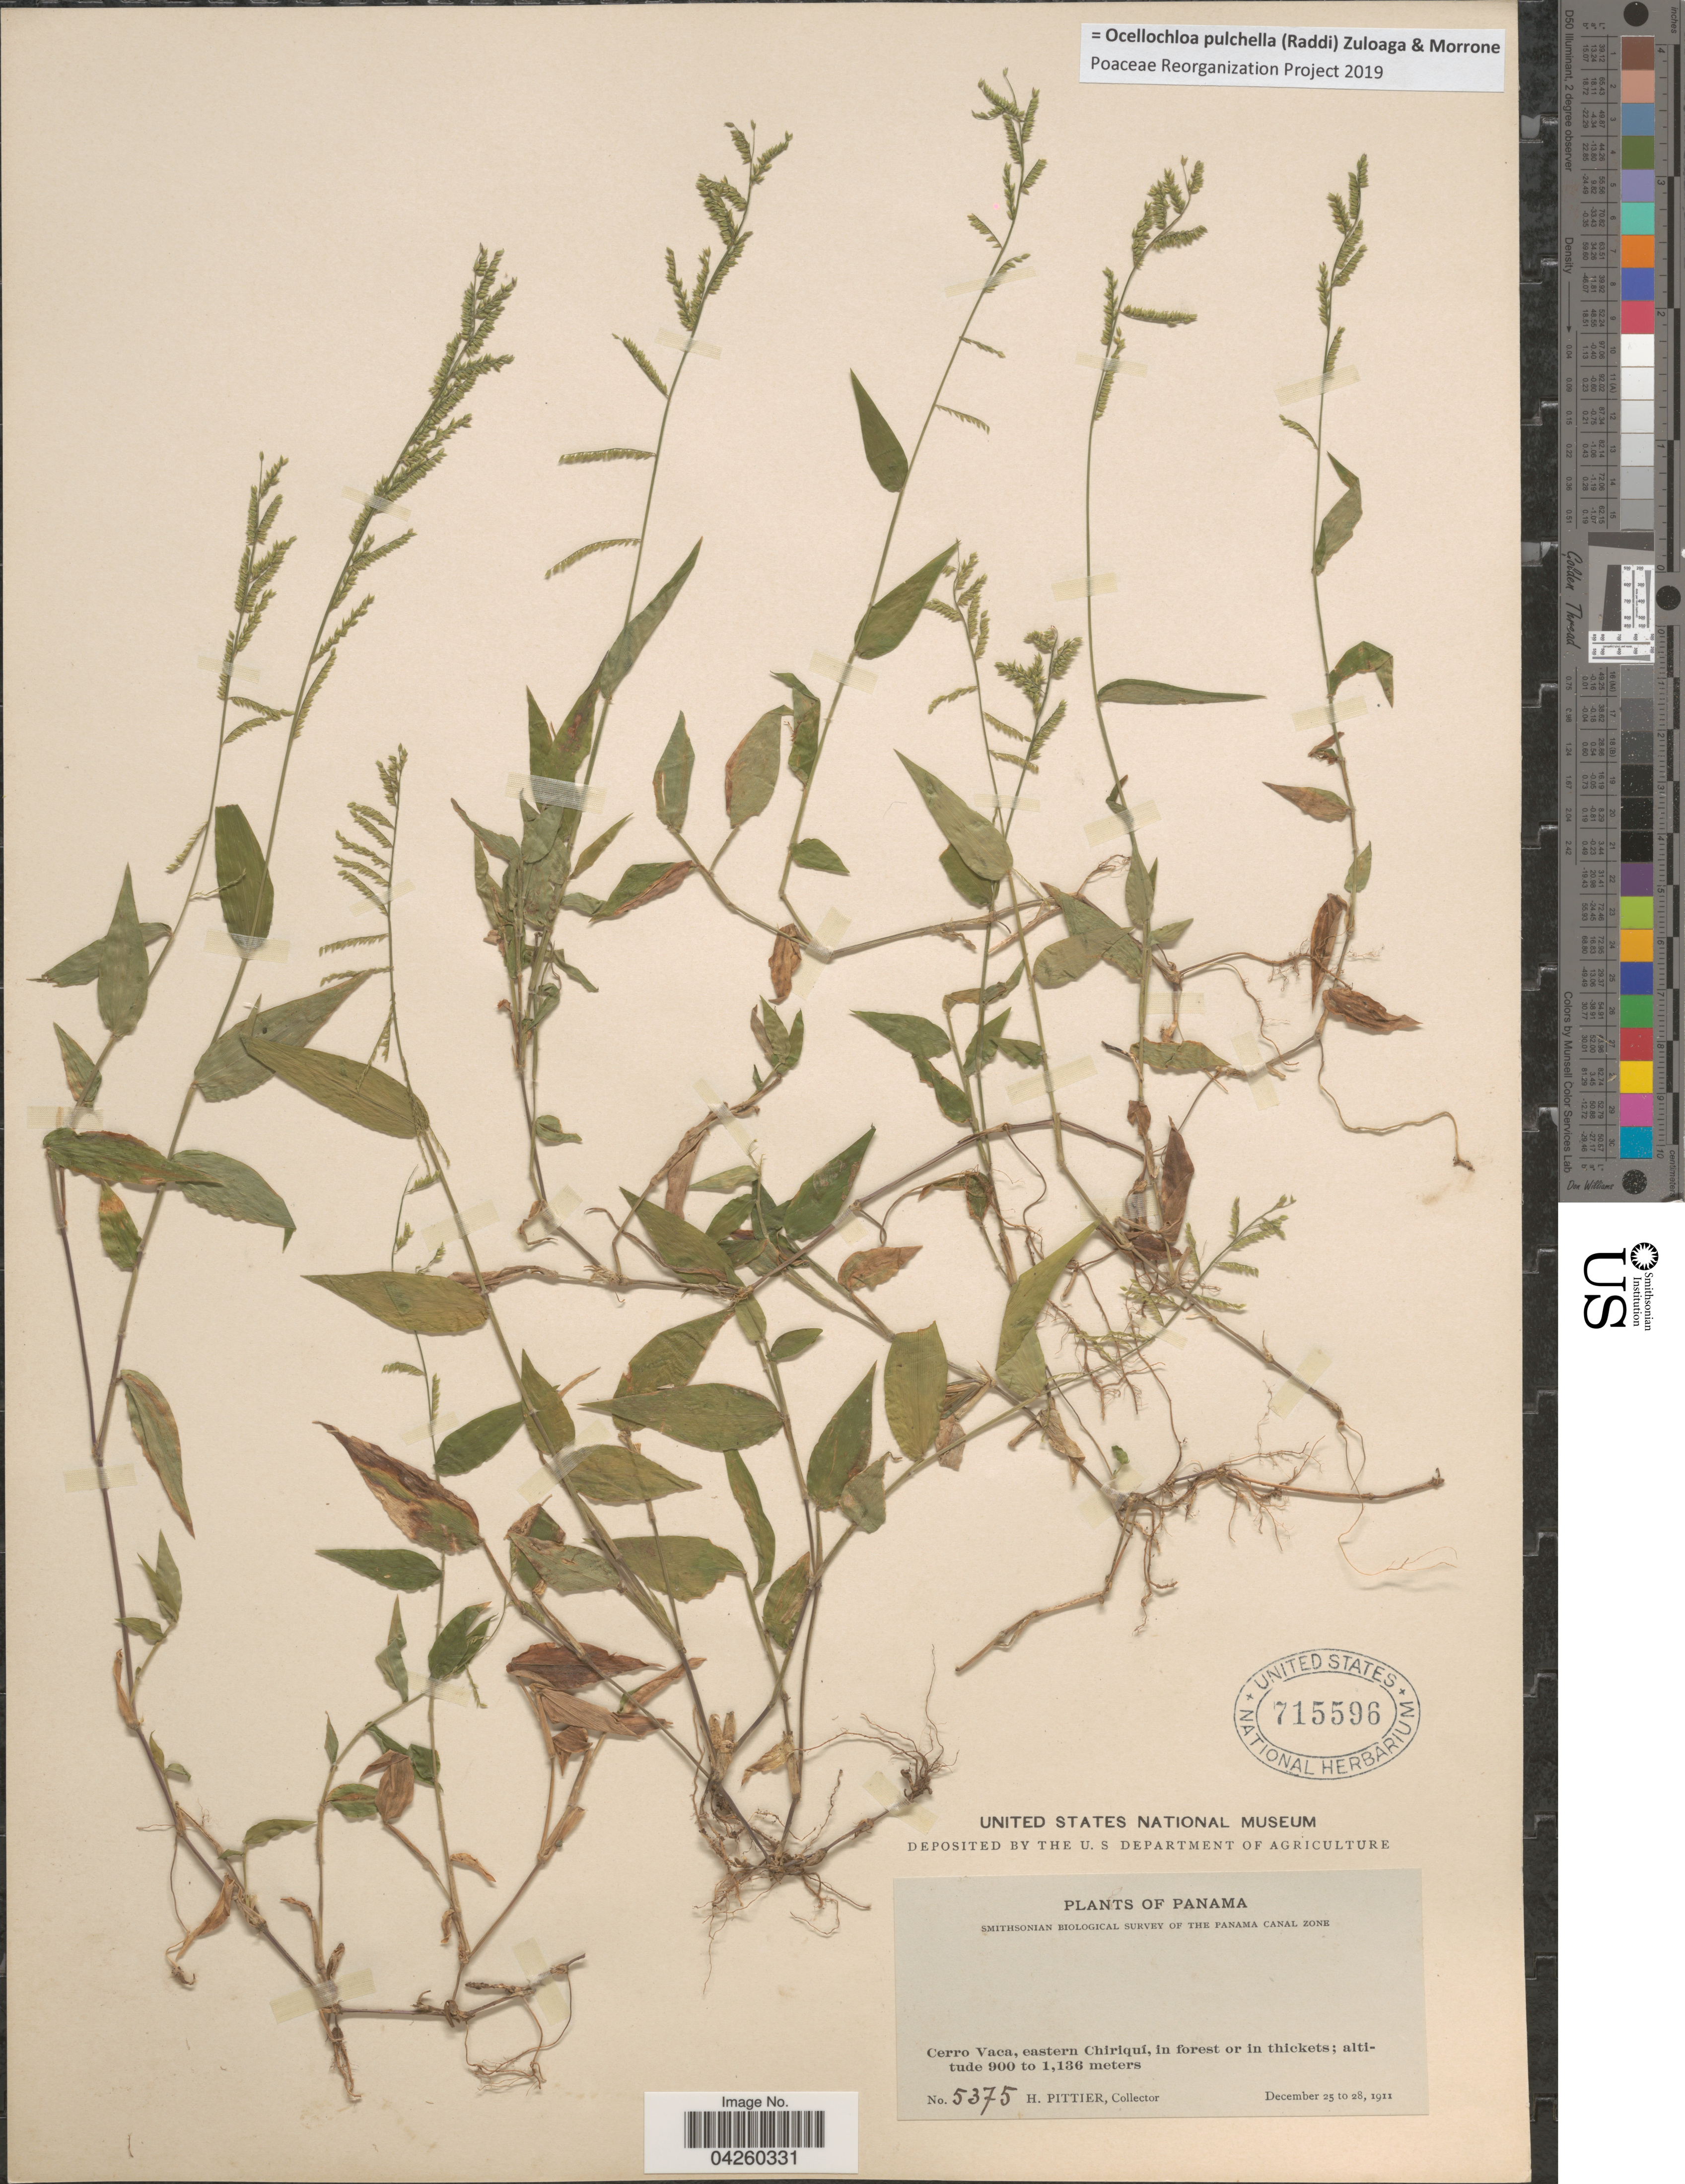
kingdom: Plantae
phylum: Tracheophyta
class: Liliopsida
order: Poales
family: Poaceae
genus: Ocellochloa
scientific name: Ocellochloa pulchella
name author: (Raddi) Zuloaga & Morrone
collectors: H. F. Pittier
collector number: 5375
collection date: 1911-12-25/1911-12-28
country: Panama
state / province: Chiriqui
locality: Smithsonian Biological Survey of the Panama Canal Zone. Cerro Vaca, eastern Chiriqui, in forest or in thickets.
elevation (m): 1136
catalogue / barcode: US 715596